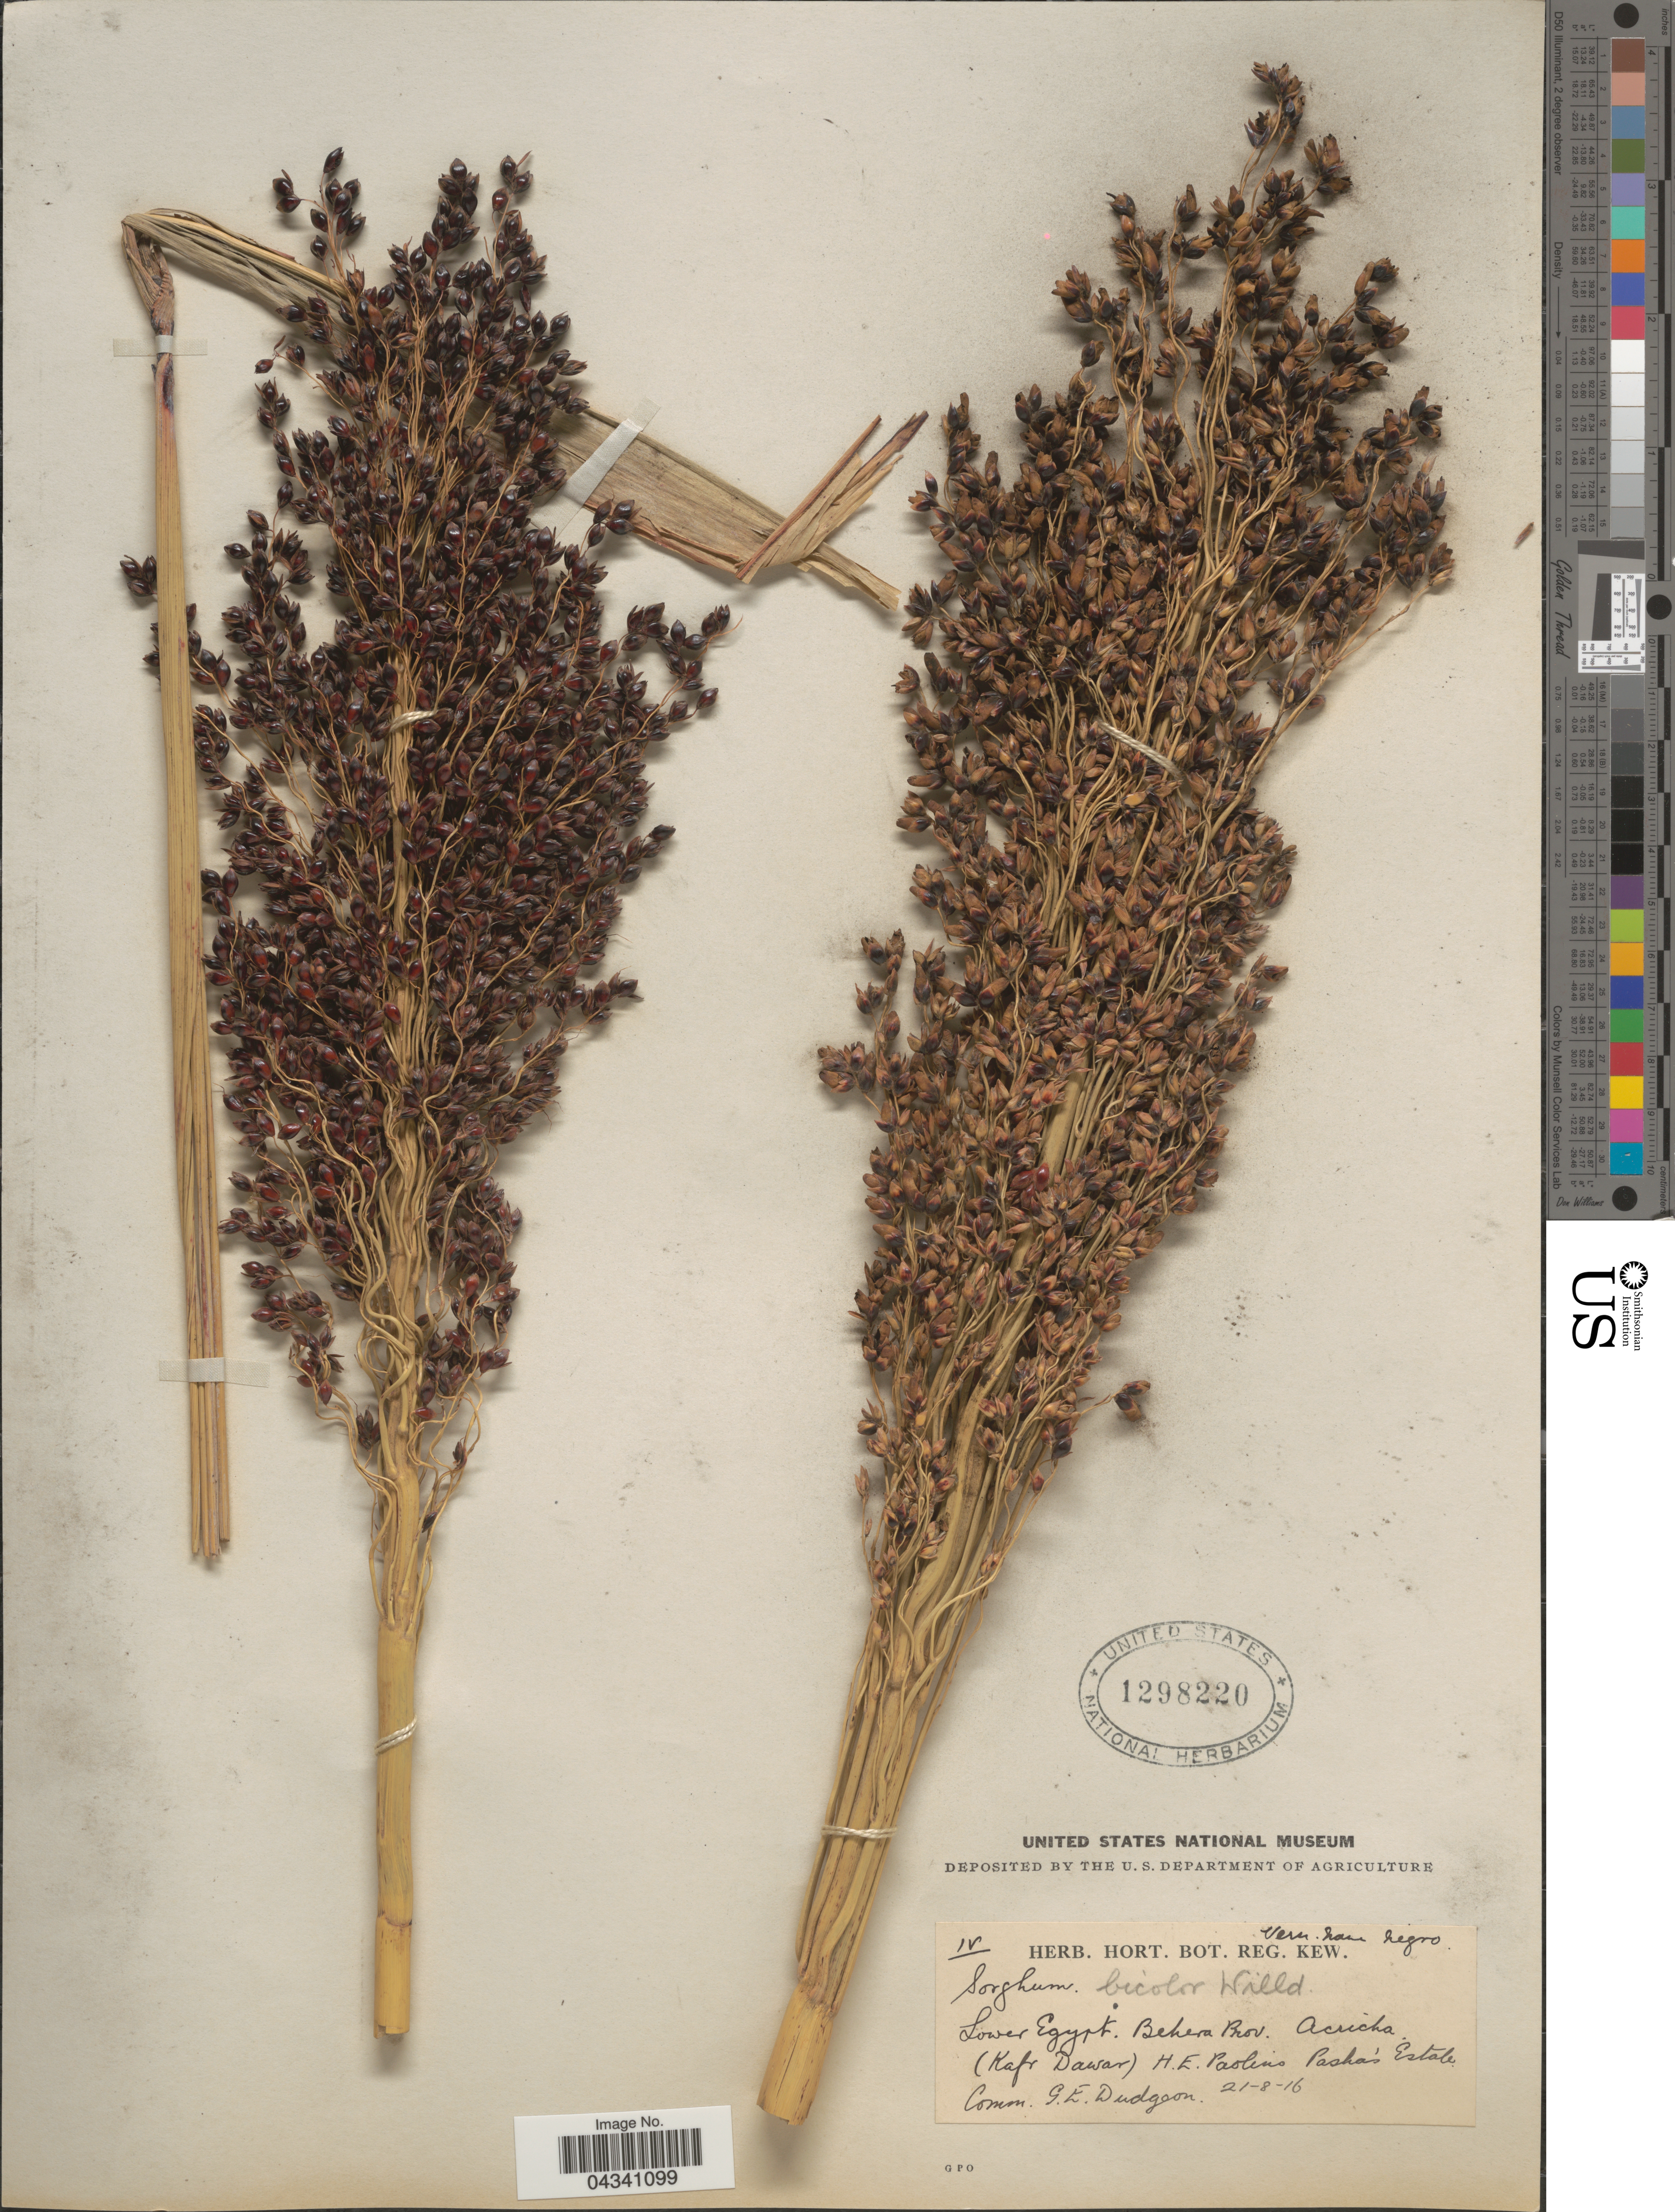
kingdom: Plantae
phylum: Tracheophyta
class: Liliopsida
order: Poales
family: Poaceae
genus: Sorghum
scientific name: Sorghum bicolor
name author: (L.) Moench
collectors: D. Dudgoon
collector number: IV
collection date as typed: Transcribed d/m/y: 21/8/16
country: Egypt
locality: Lower Egypt. Behera Prov. Acricha. (Kafr Dawar). Pasha's Estate.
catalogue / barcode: US 1298220